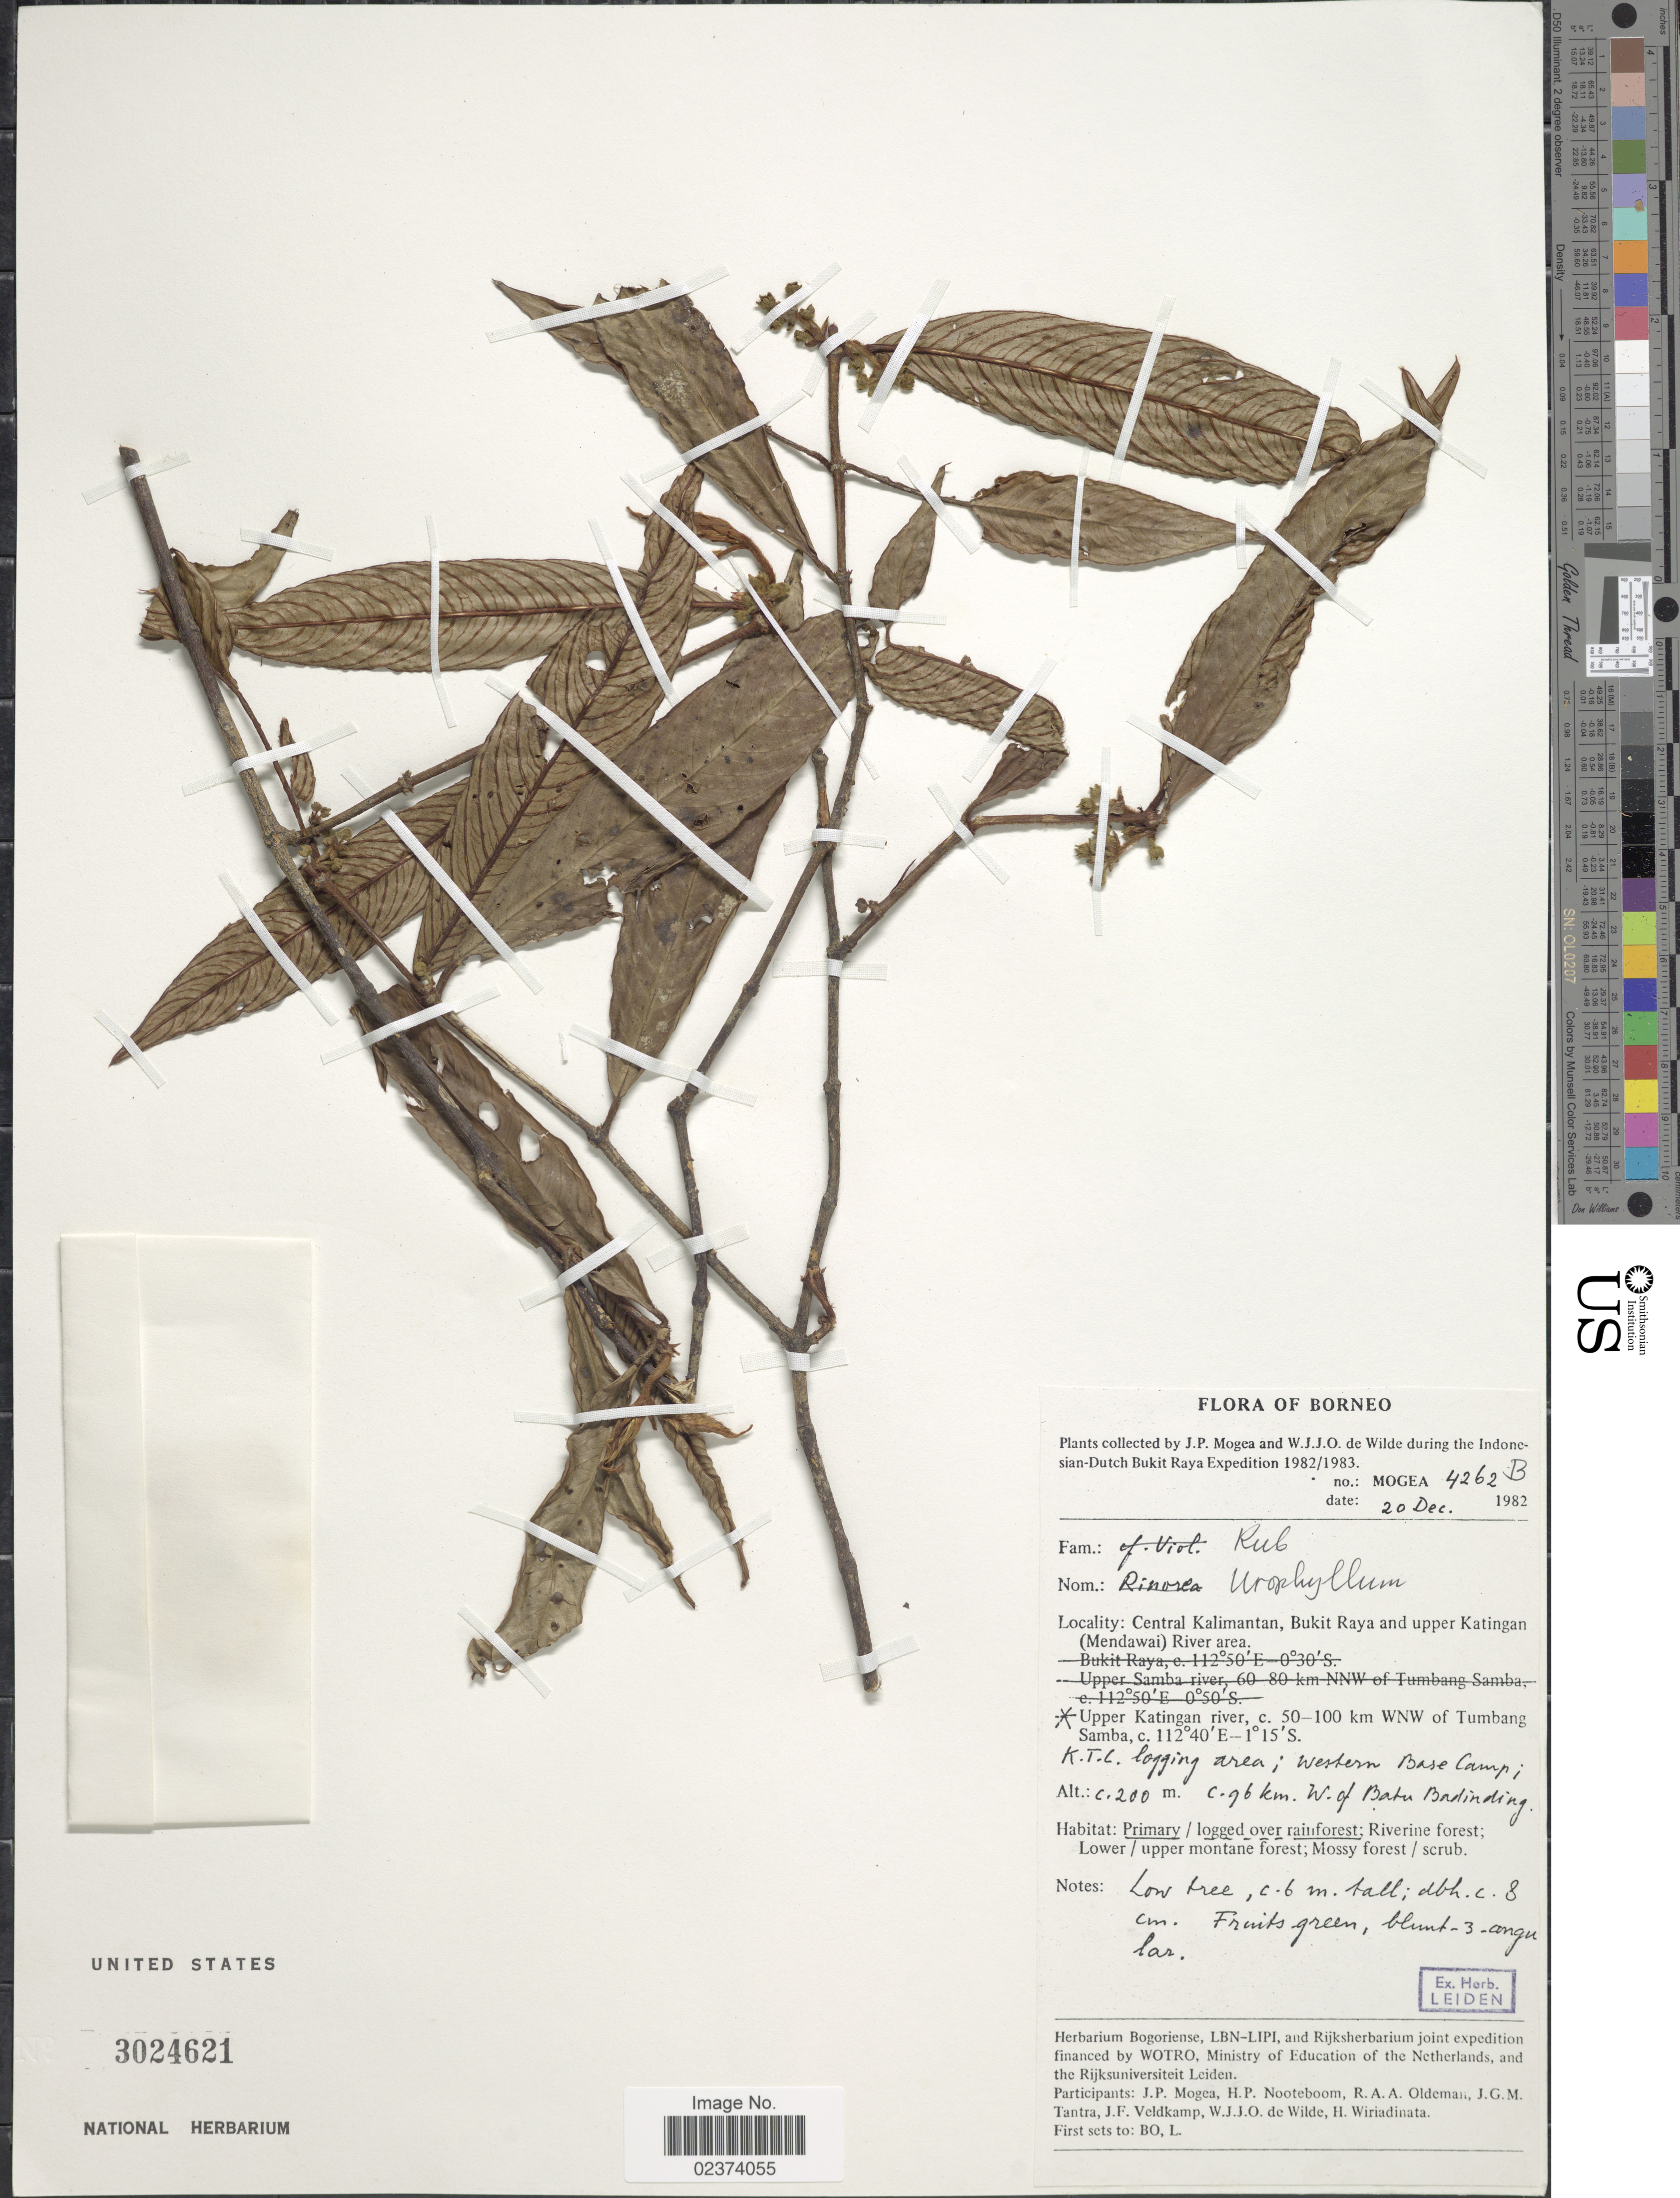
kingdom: Plantae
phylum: Tracheophyta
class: Magnoliopsida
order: Gentianales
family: Rubiaceae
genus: Urophyllum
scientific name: Urophyllum sp.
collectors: J. Mogea & W. J. de Wilde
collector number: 4262B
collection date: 1982-12-20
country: Indonesia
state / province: Kalimantan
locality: Borneo, Central Kalimantan, Bukit Raya and upper Katingan (Mendawai) River area, Upper Katingan river, c. 50-100 km WNW of Tumbang Samba, K.T.C. logging area; Western Base Camp; C. 96 km. W of Batu Bandinding [interpreted]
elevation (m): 200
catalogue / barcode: US 3024621